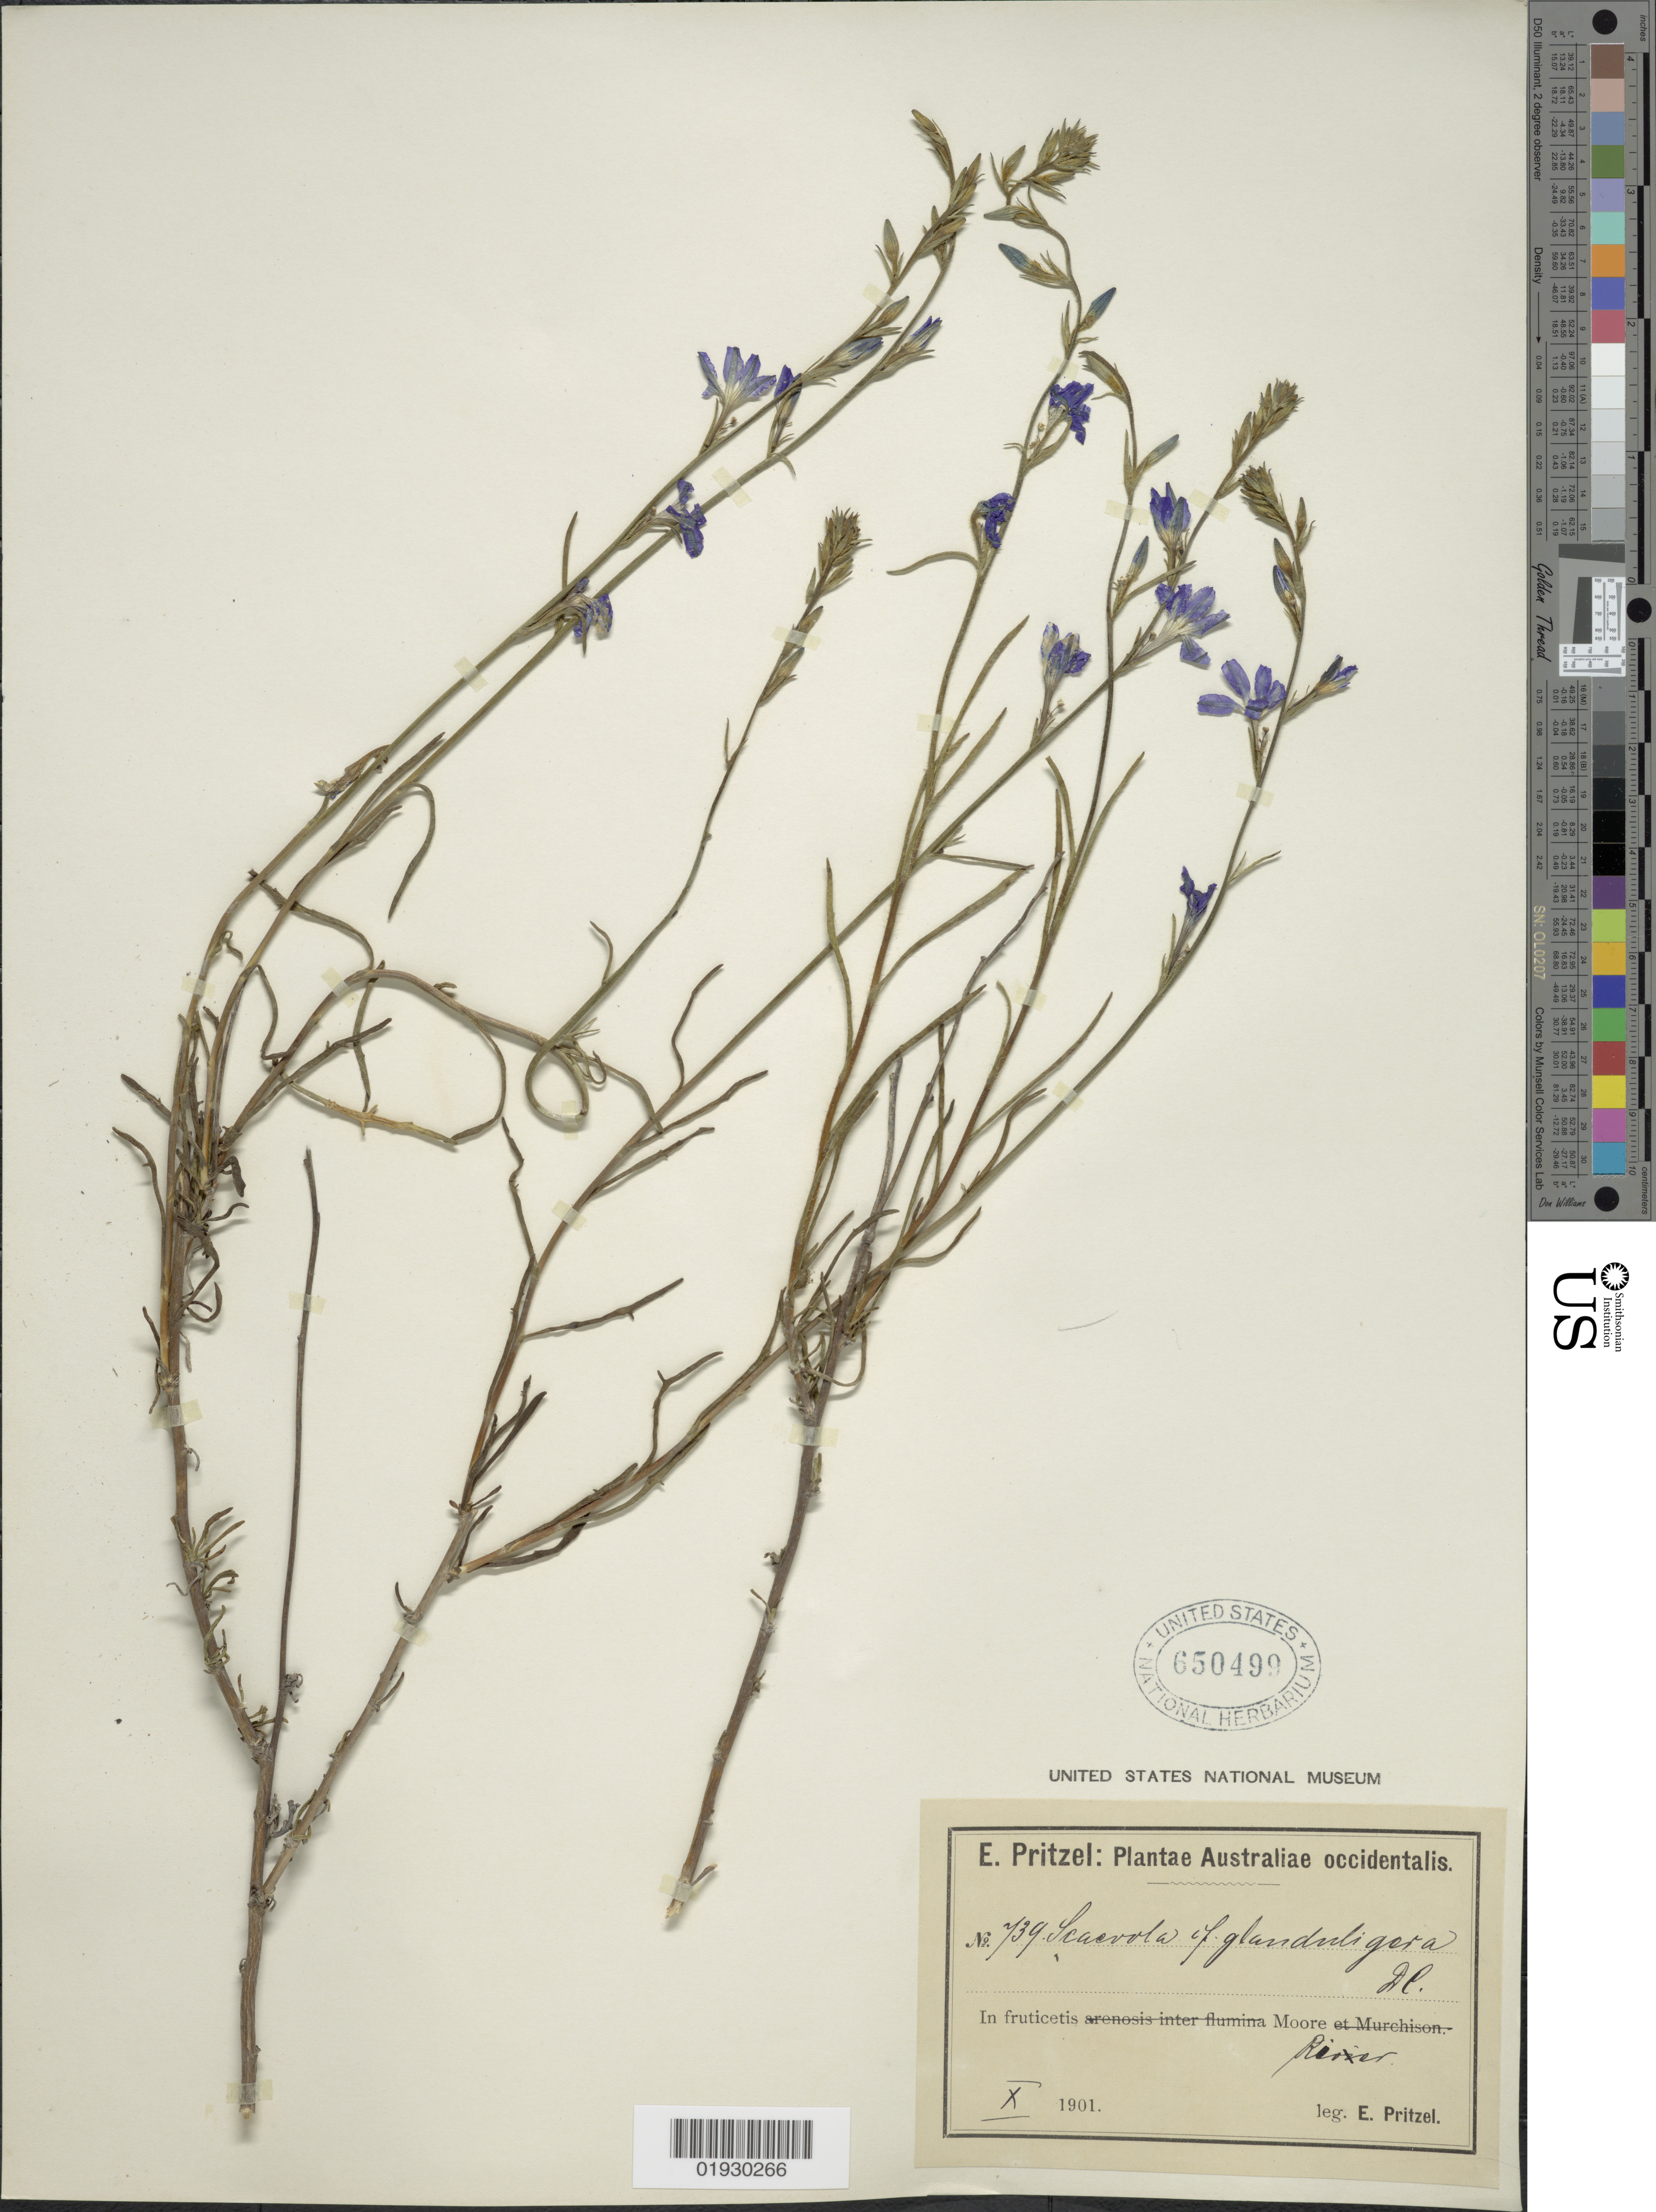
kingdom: Plantae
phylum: Tracheophyta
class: Magnoliopsida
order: Asterales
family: Goodeniaceae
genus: Scaevola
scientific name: Scaevola glandulifera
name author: DC.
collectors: E. G. Pritzel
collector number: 739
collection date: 1901-10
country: Australia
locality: Australiae occidentalis. In fruticetis Moore.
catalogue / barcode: US 650499